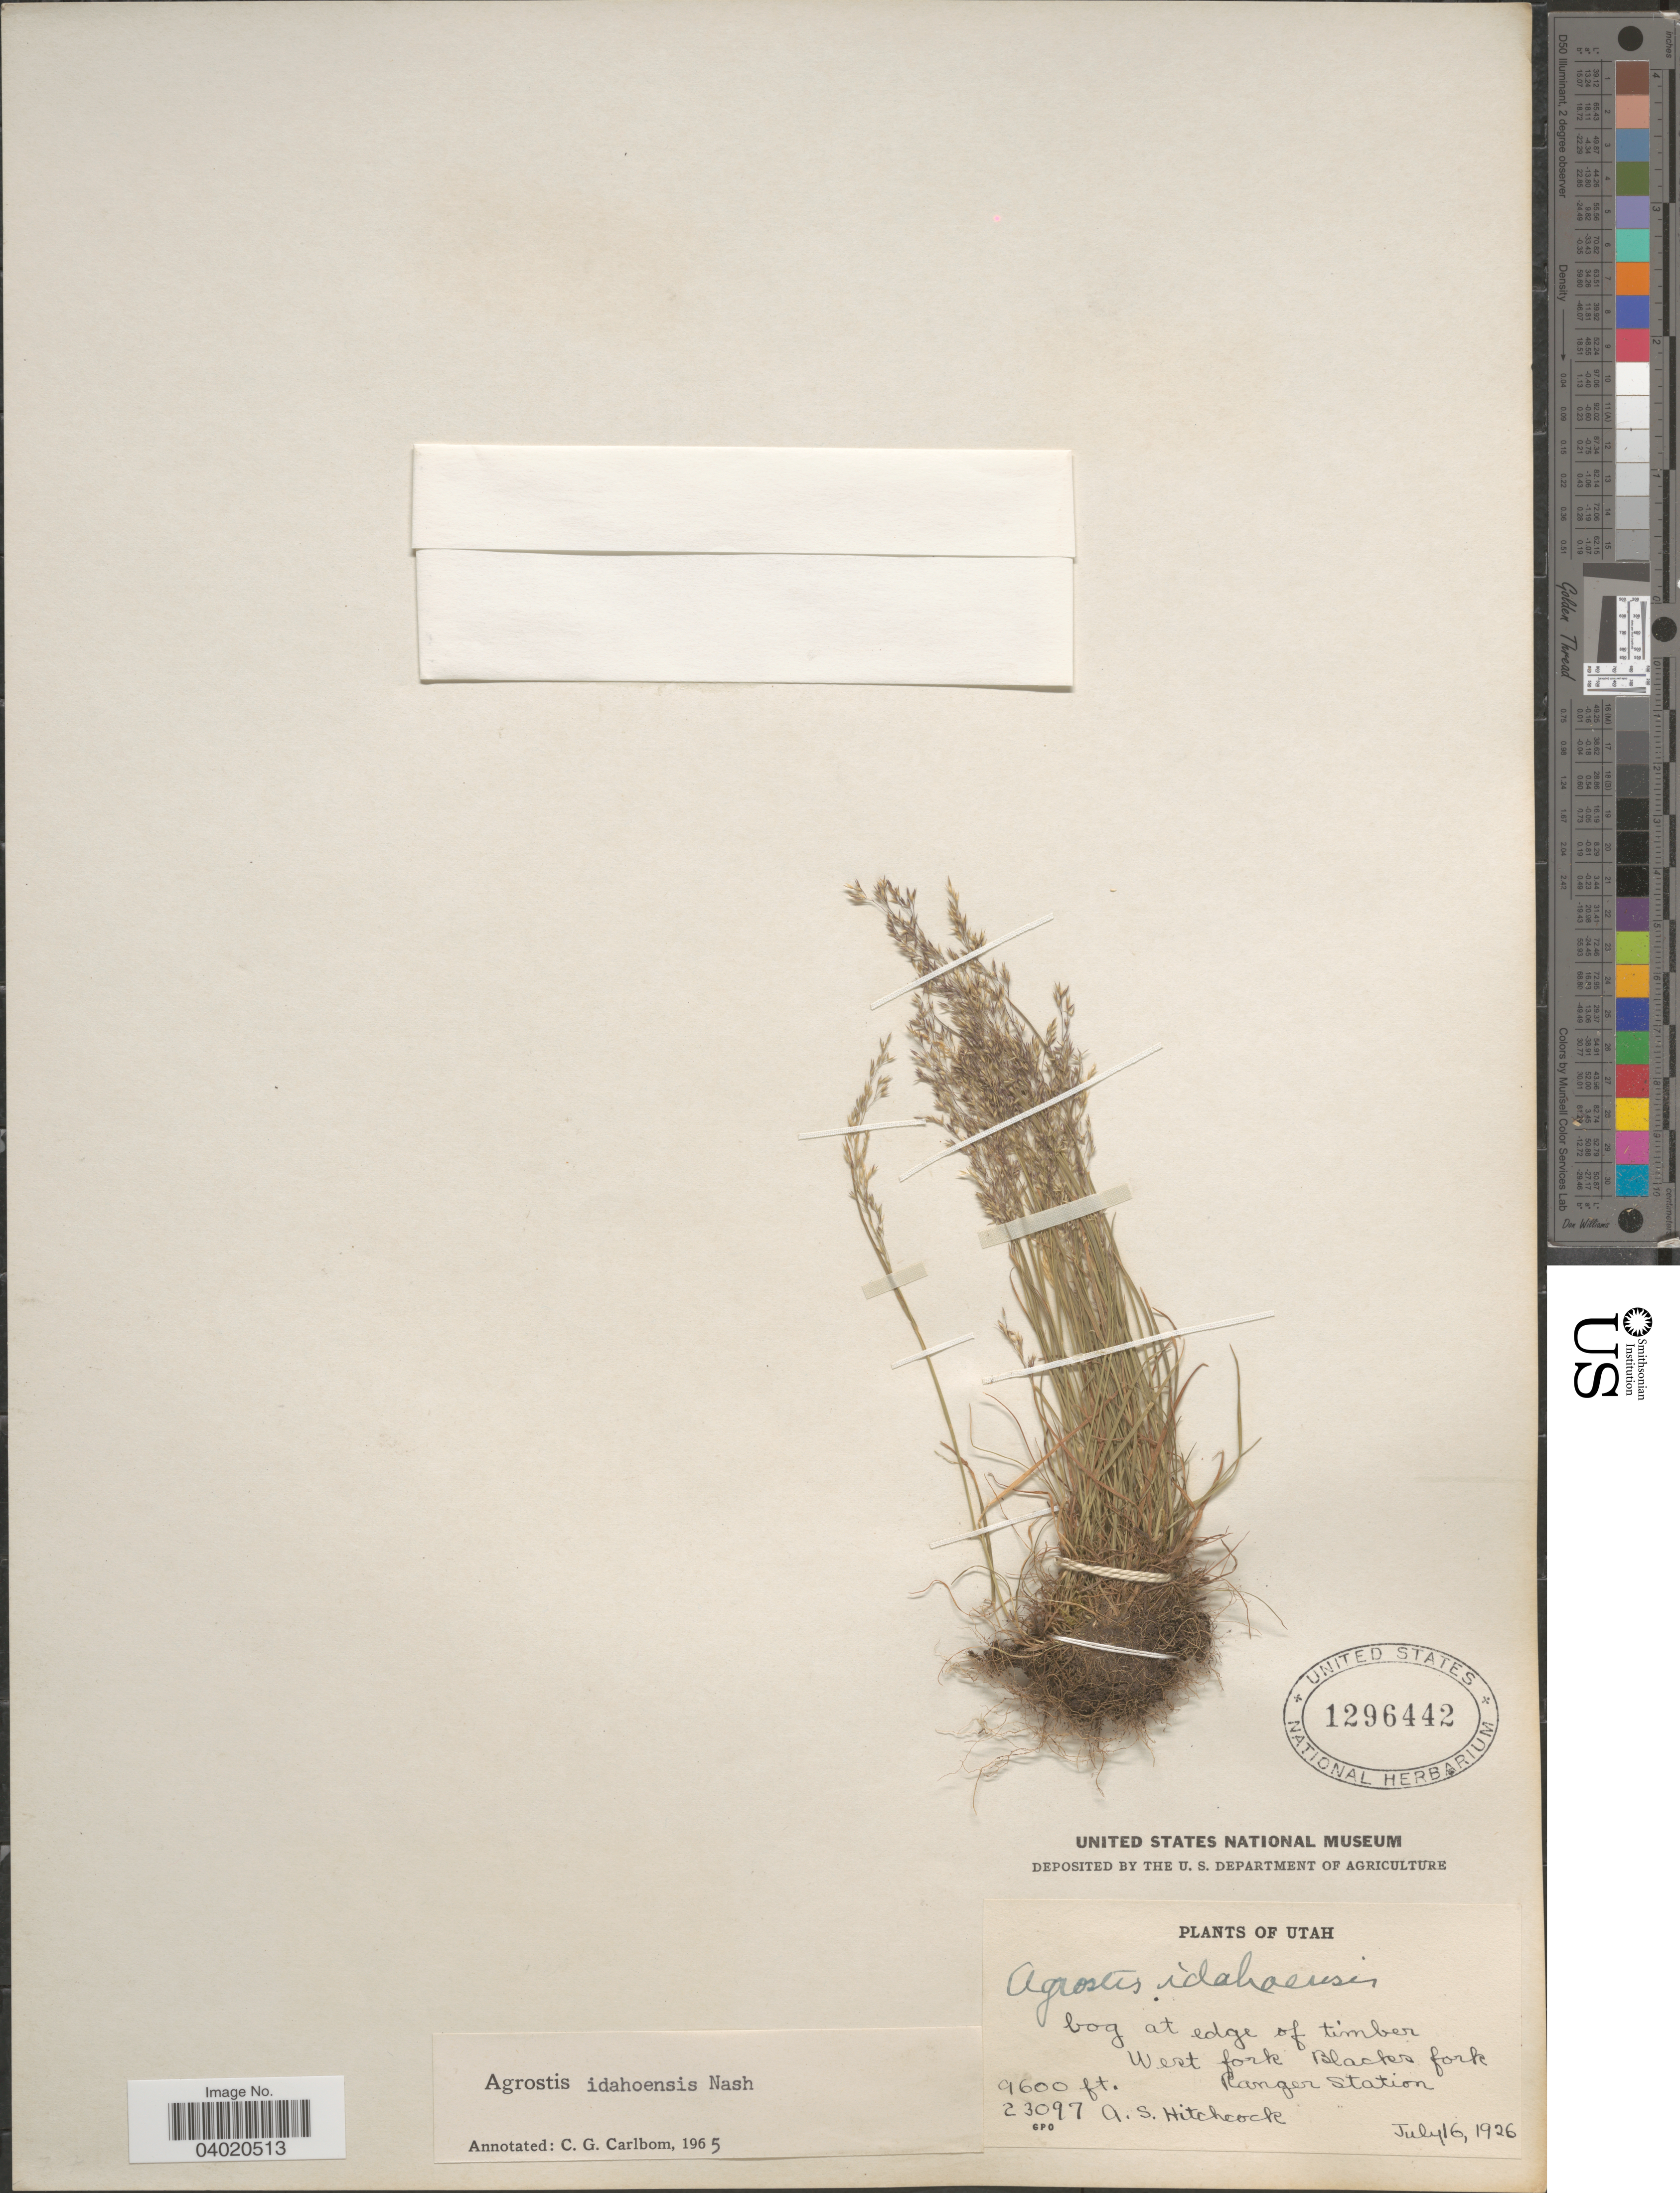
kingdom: Plantae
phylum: Tracheophyta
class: Liliopsida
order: Poales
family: Poaceae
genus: Agrostis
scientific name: Agrostis idahoensis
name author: Nash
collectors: A. S. Hitchcock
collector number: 23097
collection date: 1926-07-16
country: United States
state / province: Utah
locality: Bog at egde of timber. West fork Black's fork. Ranger Station.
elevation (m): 2926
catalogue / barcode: US 1296442